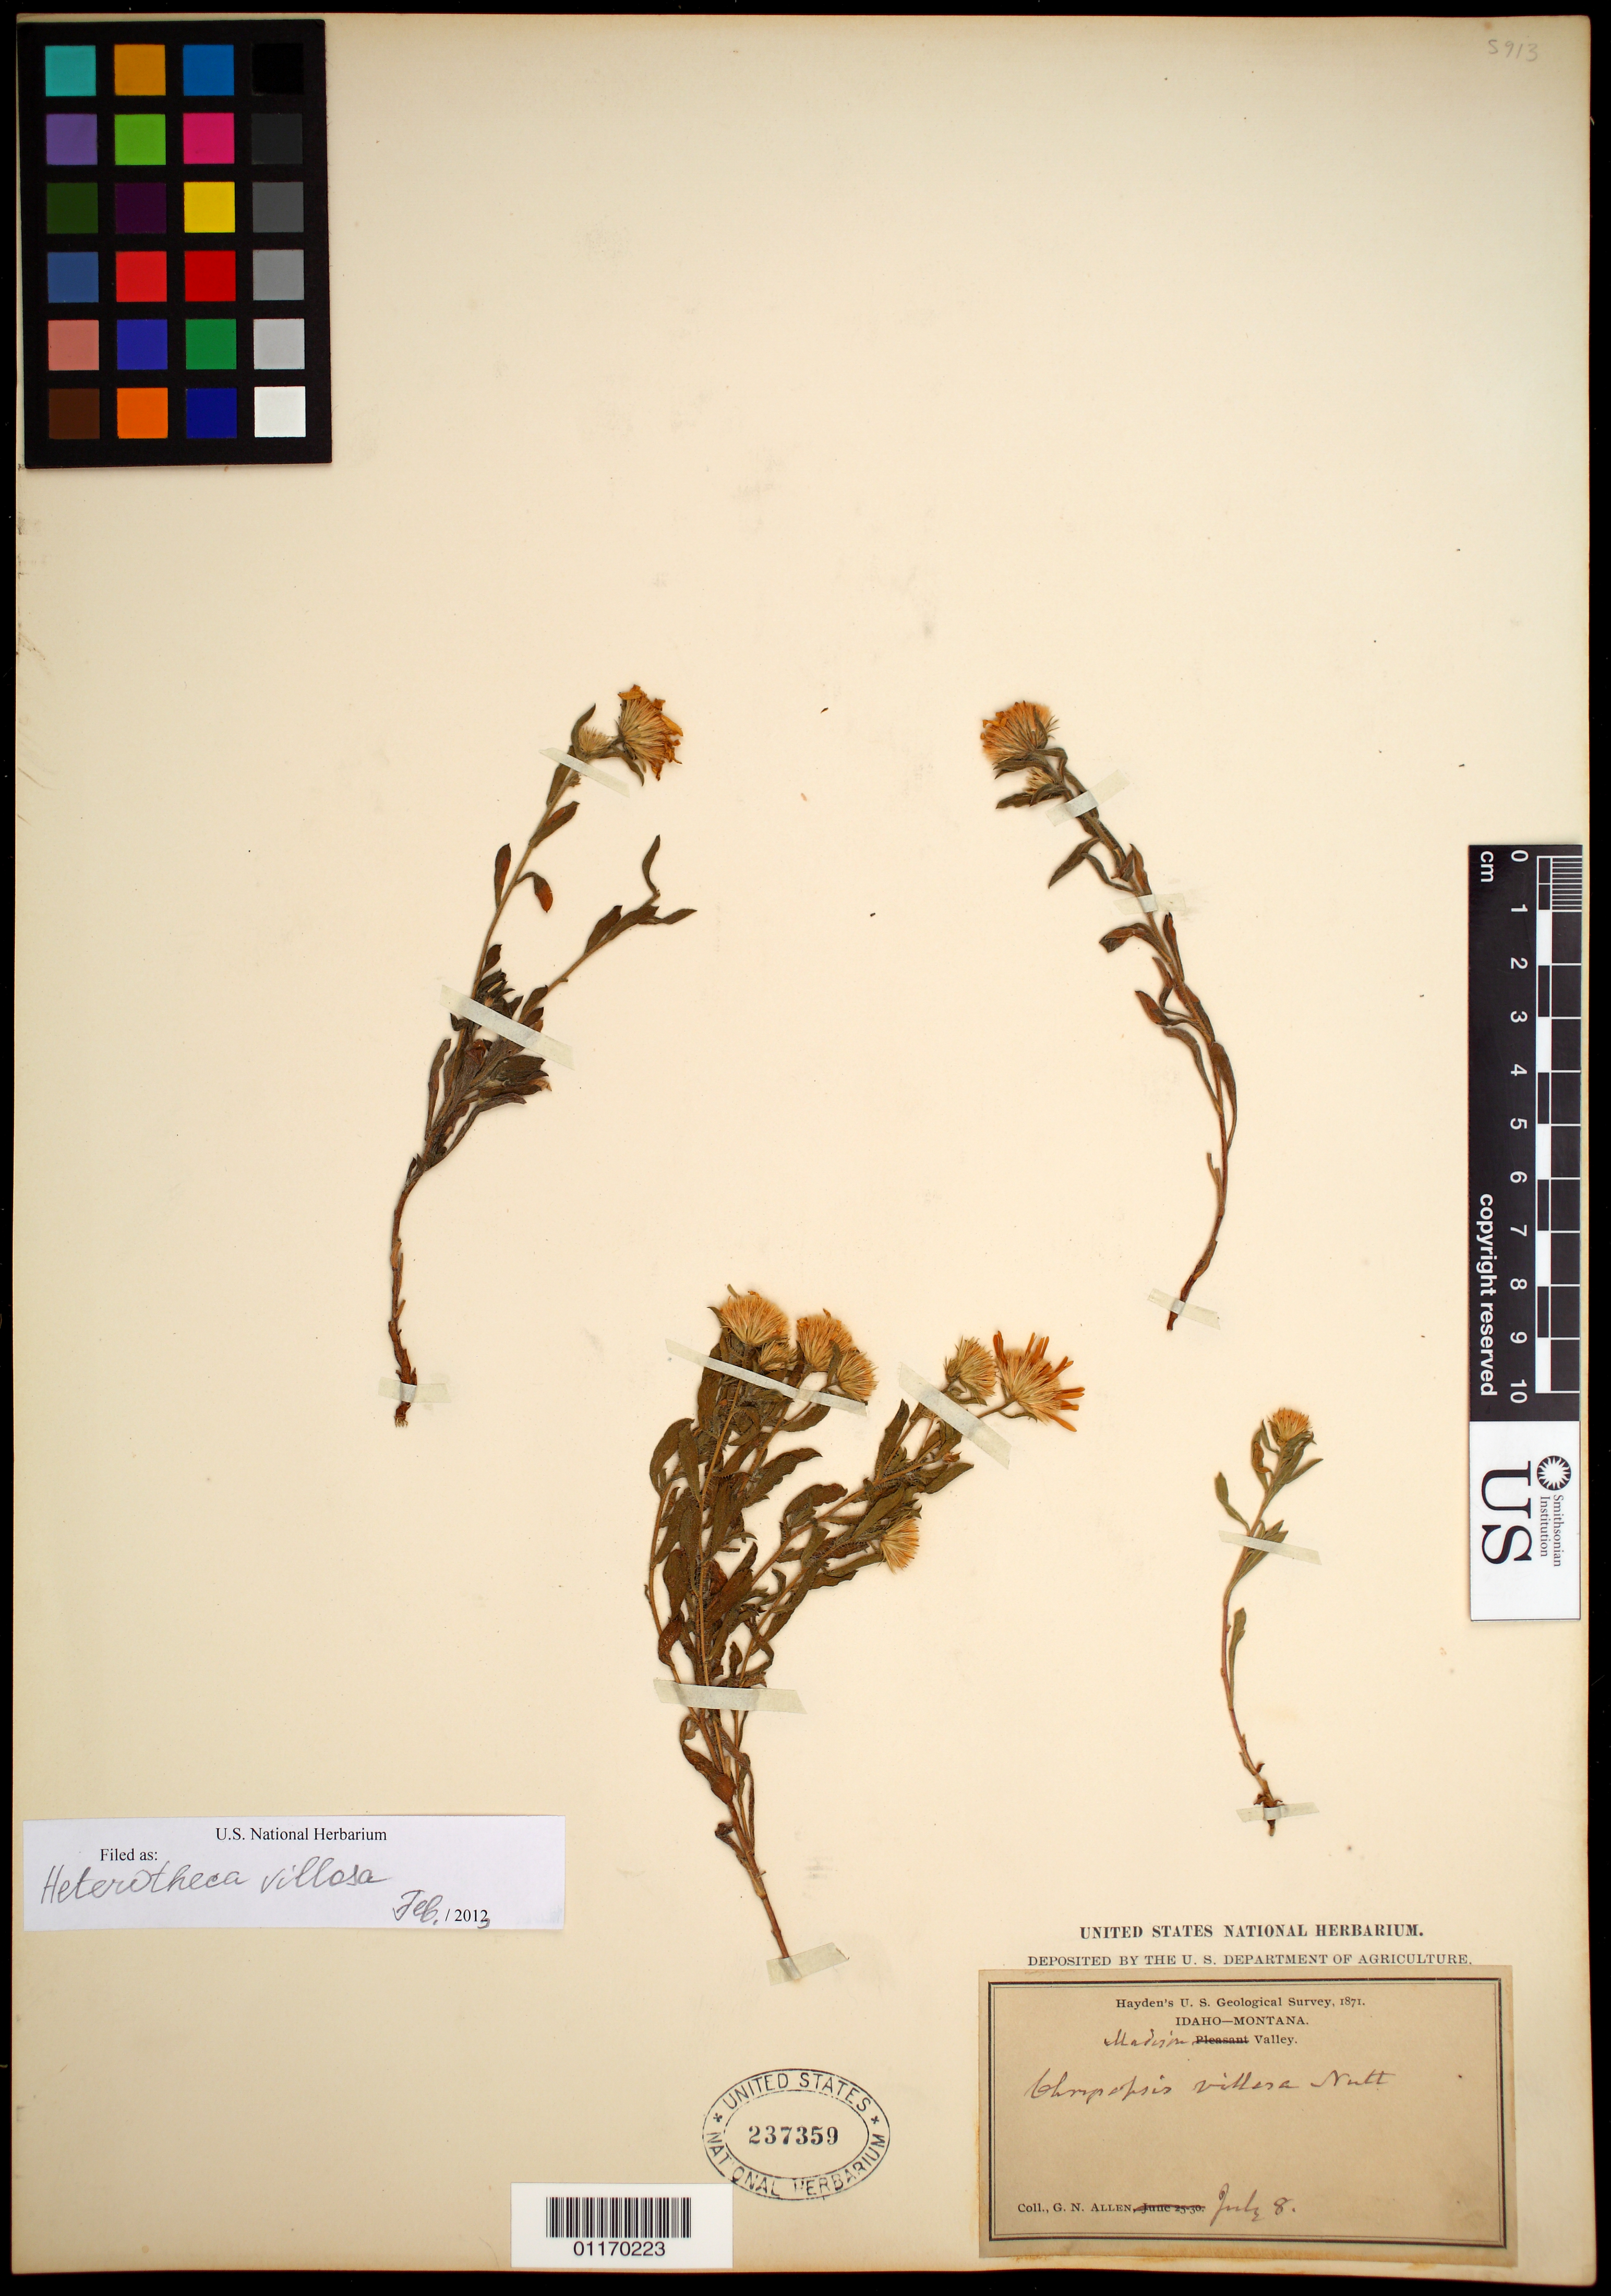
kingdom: Plantae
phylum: Tracheophyta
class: Magnoliopsida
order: Asterales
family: Asteraceae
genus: Heterotheca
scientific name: Heterotheca villosa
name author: (Pursh) Shinners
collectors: G. N. Allen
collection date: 1871-07-08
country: United States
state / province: Idaho / Montana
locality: [...]Valley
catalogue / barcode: US 237359